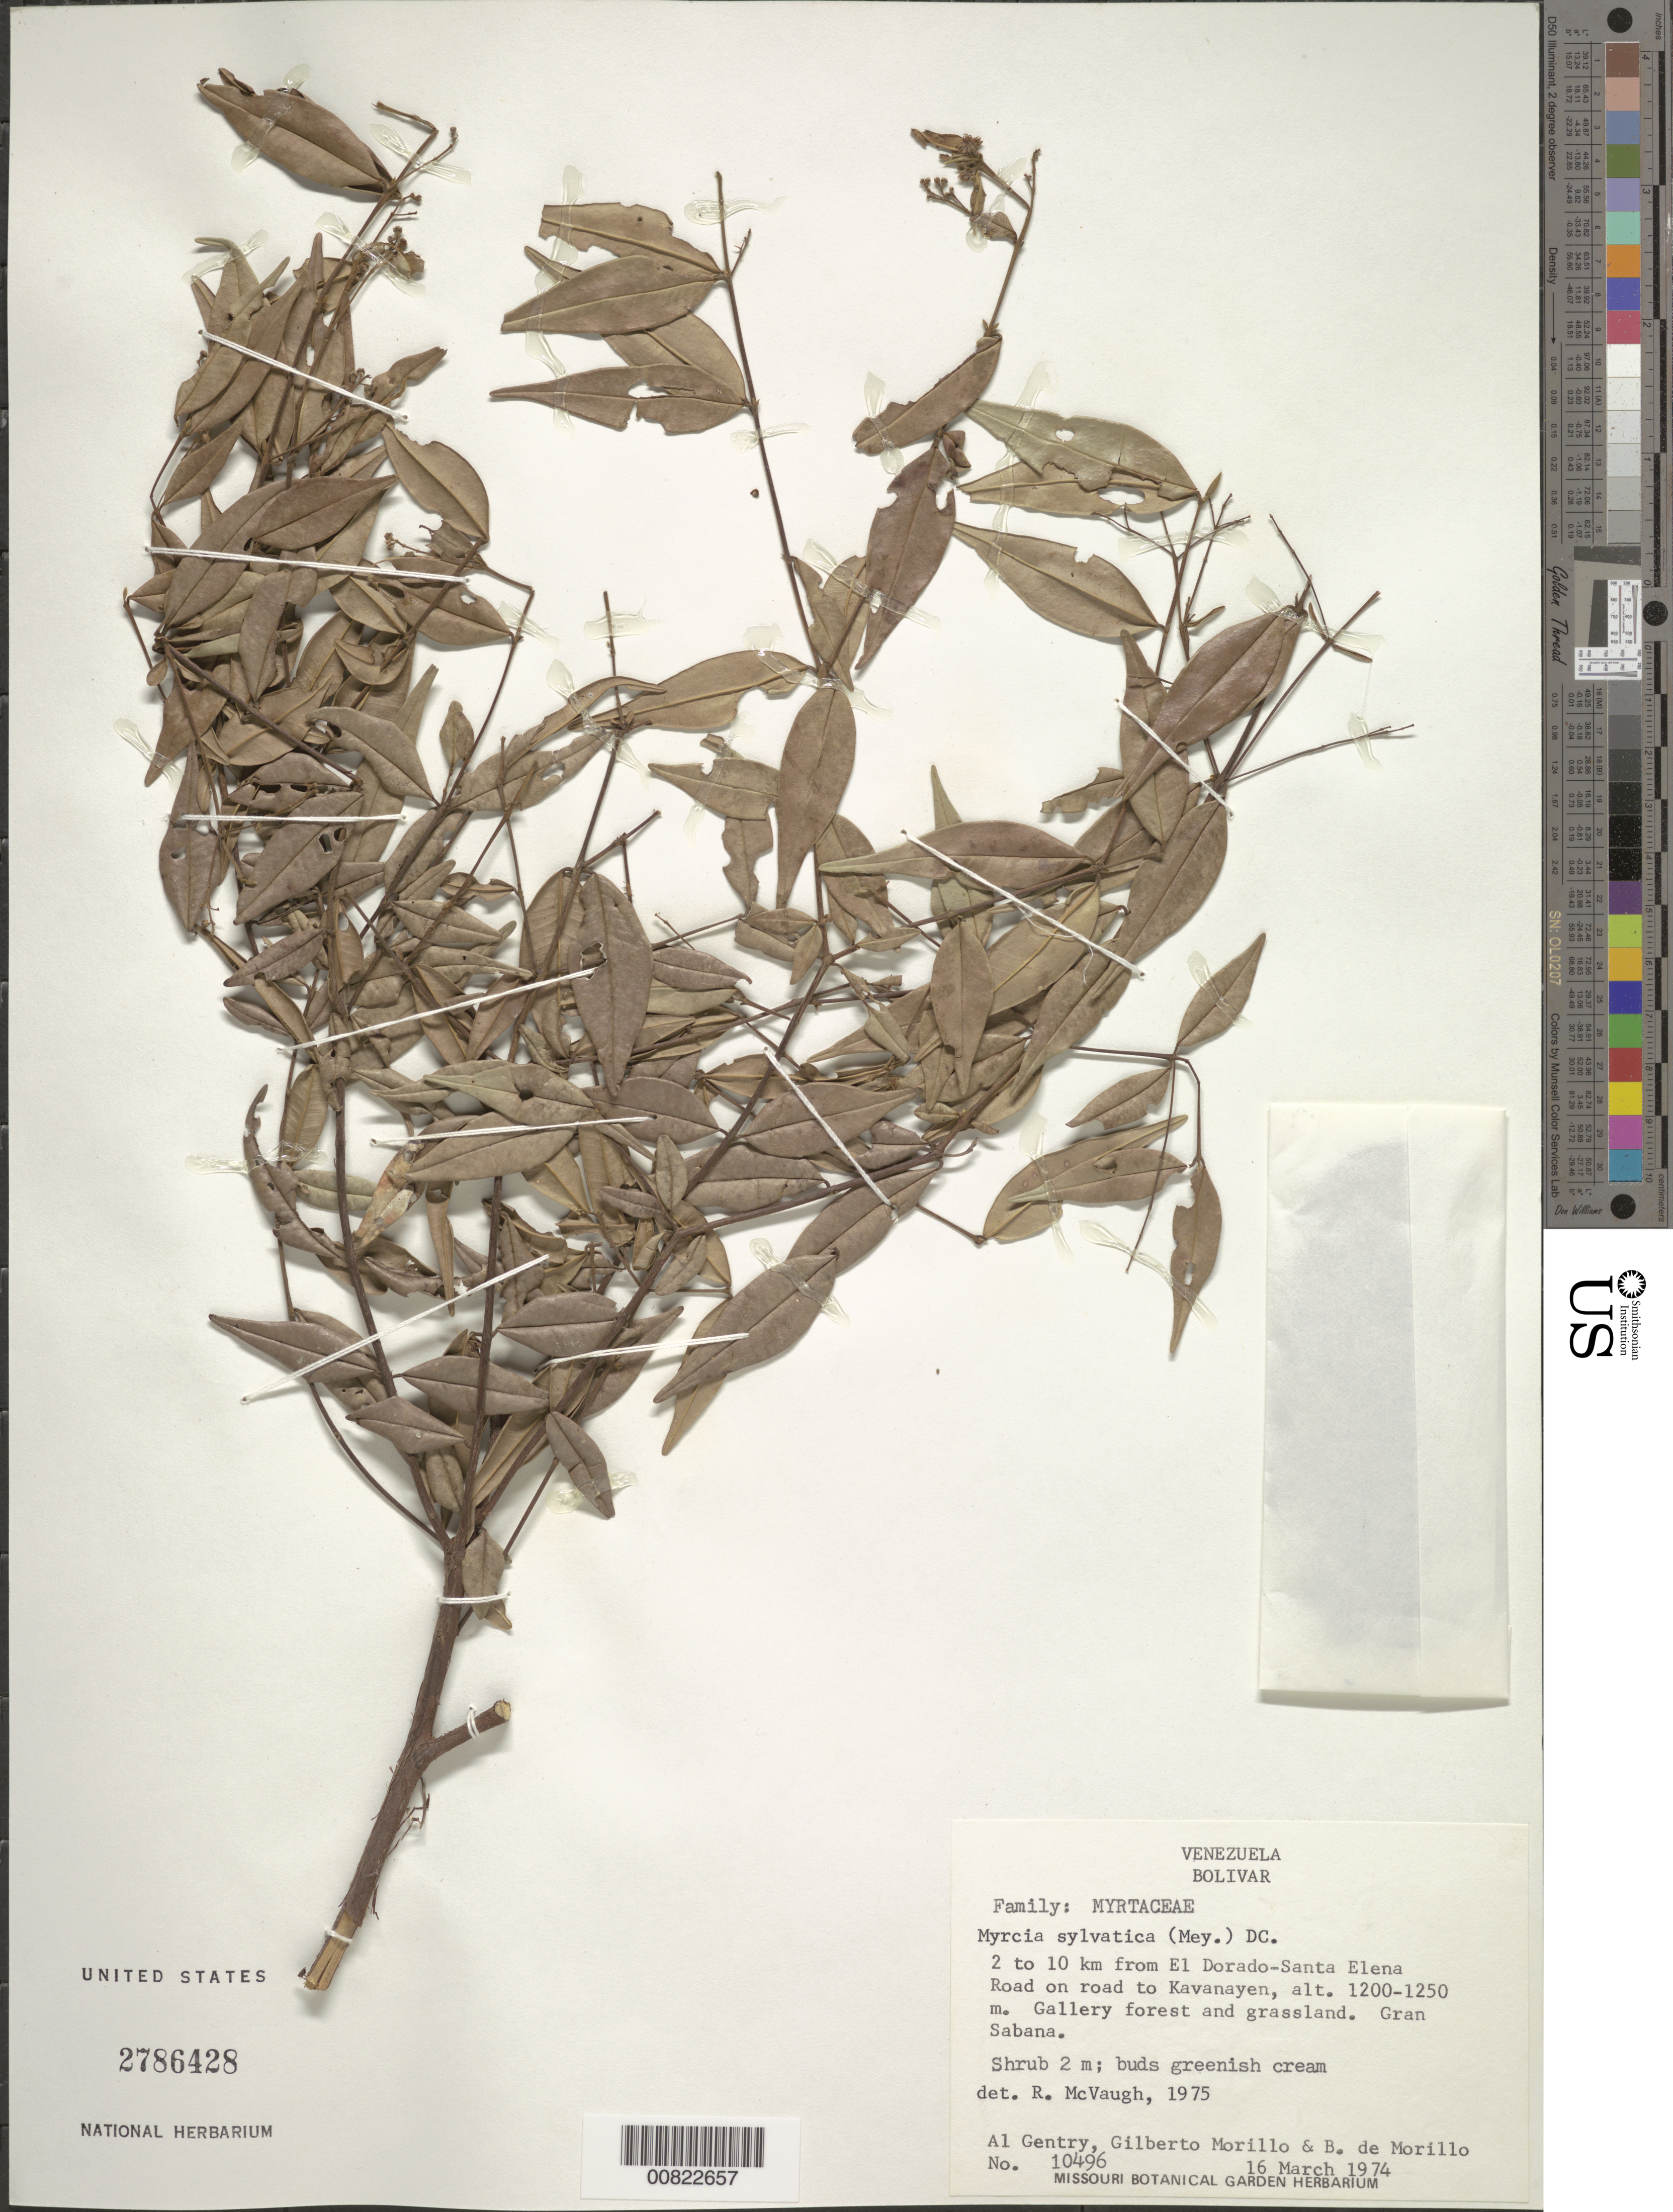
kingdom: Plantae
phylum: Tracheophyta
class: Magnoliopsida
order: Myrtales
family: Myrtaceae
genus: Myrcia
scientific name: Myrcia sylvatica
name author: (G. Mey.) DC.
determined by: McVaugh, R.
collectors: A. H. Gentry, G. N. Morillo & B. Morillo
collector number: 10496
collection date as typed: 16-Mar-74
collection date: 1974-03-16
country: Venezuela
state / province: Bolívar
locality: El Dorado to Sta. Elena road, 2-10 km from road, toward Kavanayen, Gran Sabana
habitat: Gallery forest and grassland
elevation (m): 1200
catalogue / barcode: US 2786428